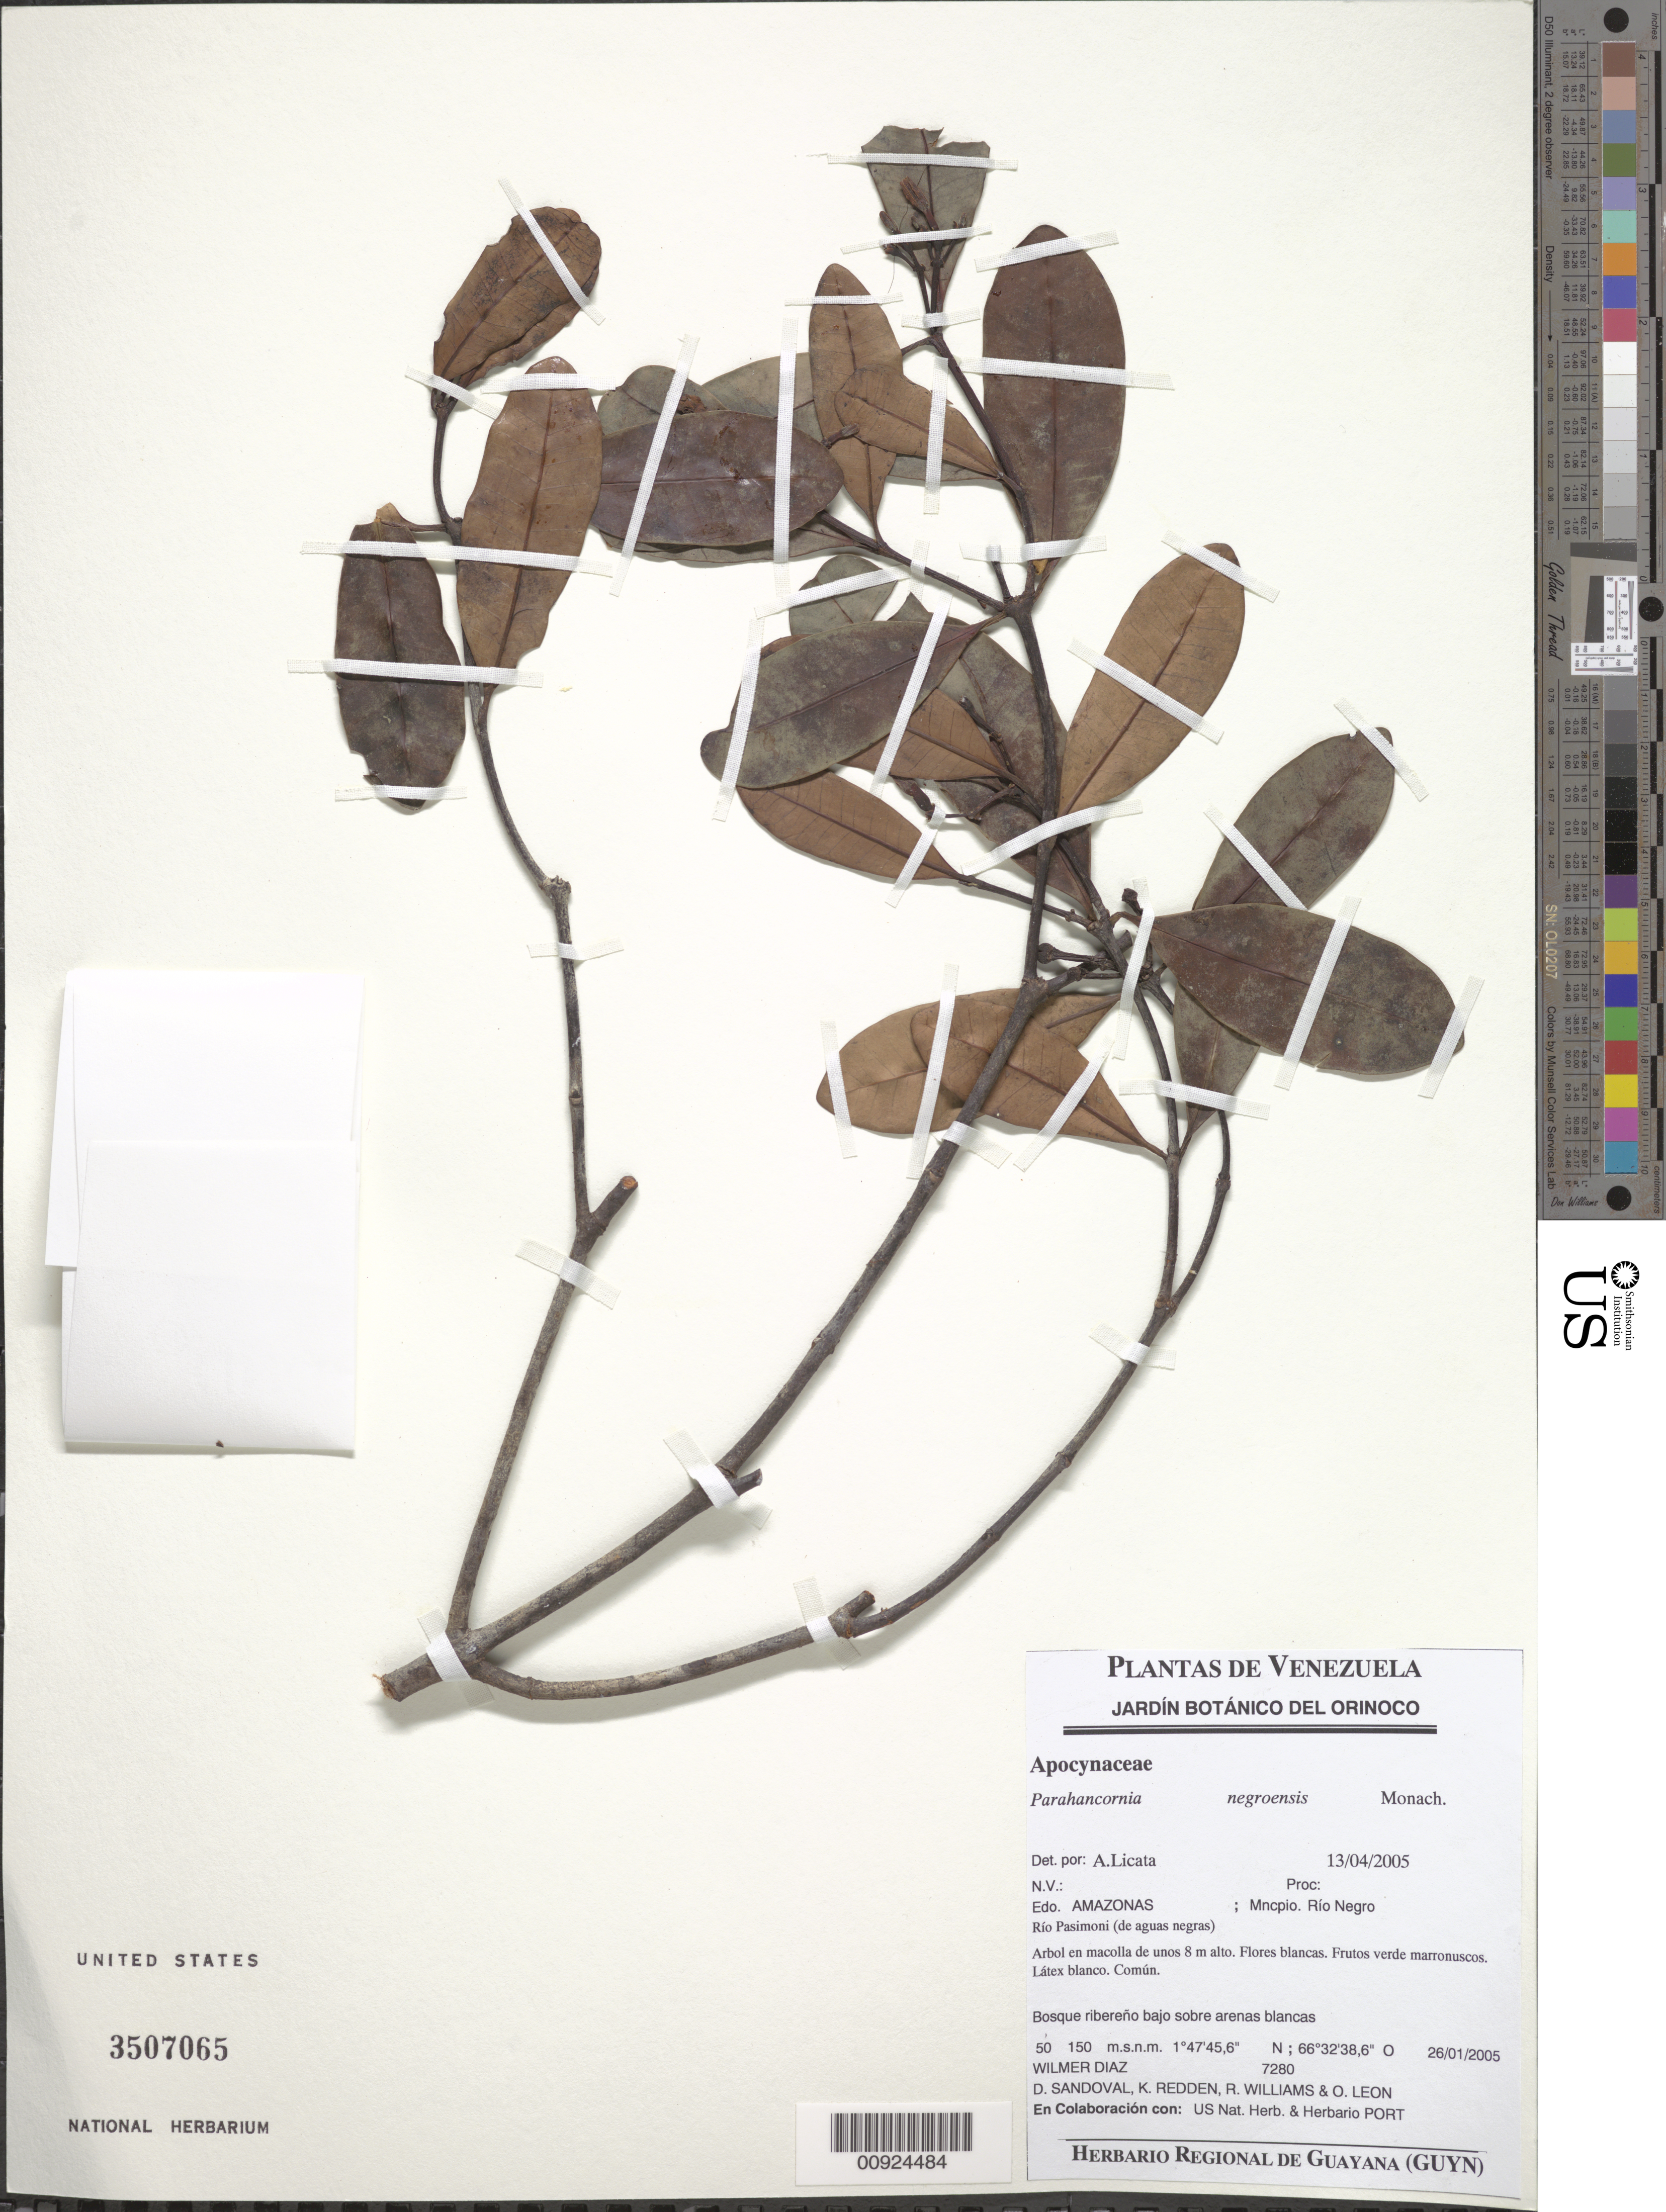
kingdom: Plantae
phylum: Tracheophyta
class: Magnoliopsida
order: Gentianales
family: Apocynaceae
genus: Parahancornia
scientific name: Parahancornia negroensis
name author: Monach.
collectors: W. Díaz P., K. M. Redden, R. Williams & O. León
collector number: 7280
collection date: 2005-01-26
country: Venezuela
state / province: Amazonas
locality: Mncpio. Río Negro, Río Pasimoni (de aguas negras).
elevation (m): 50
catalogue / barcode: US 3507065